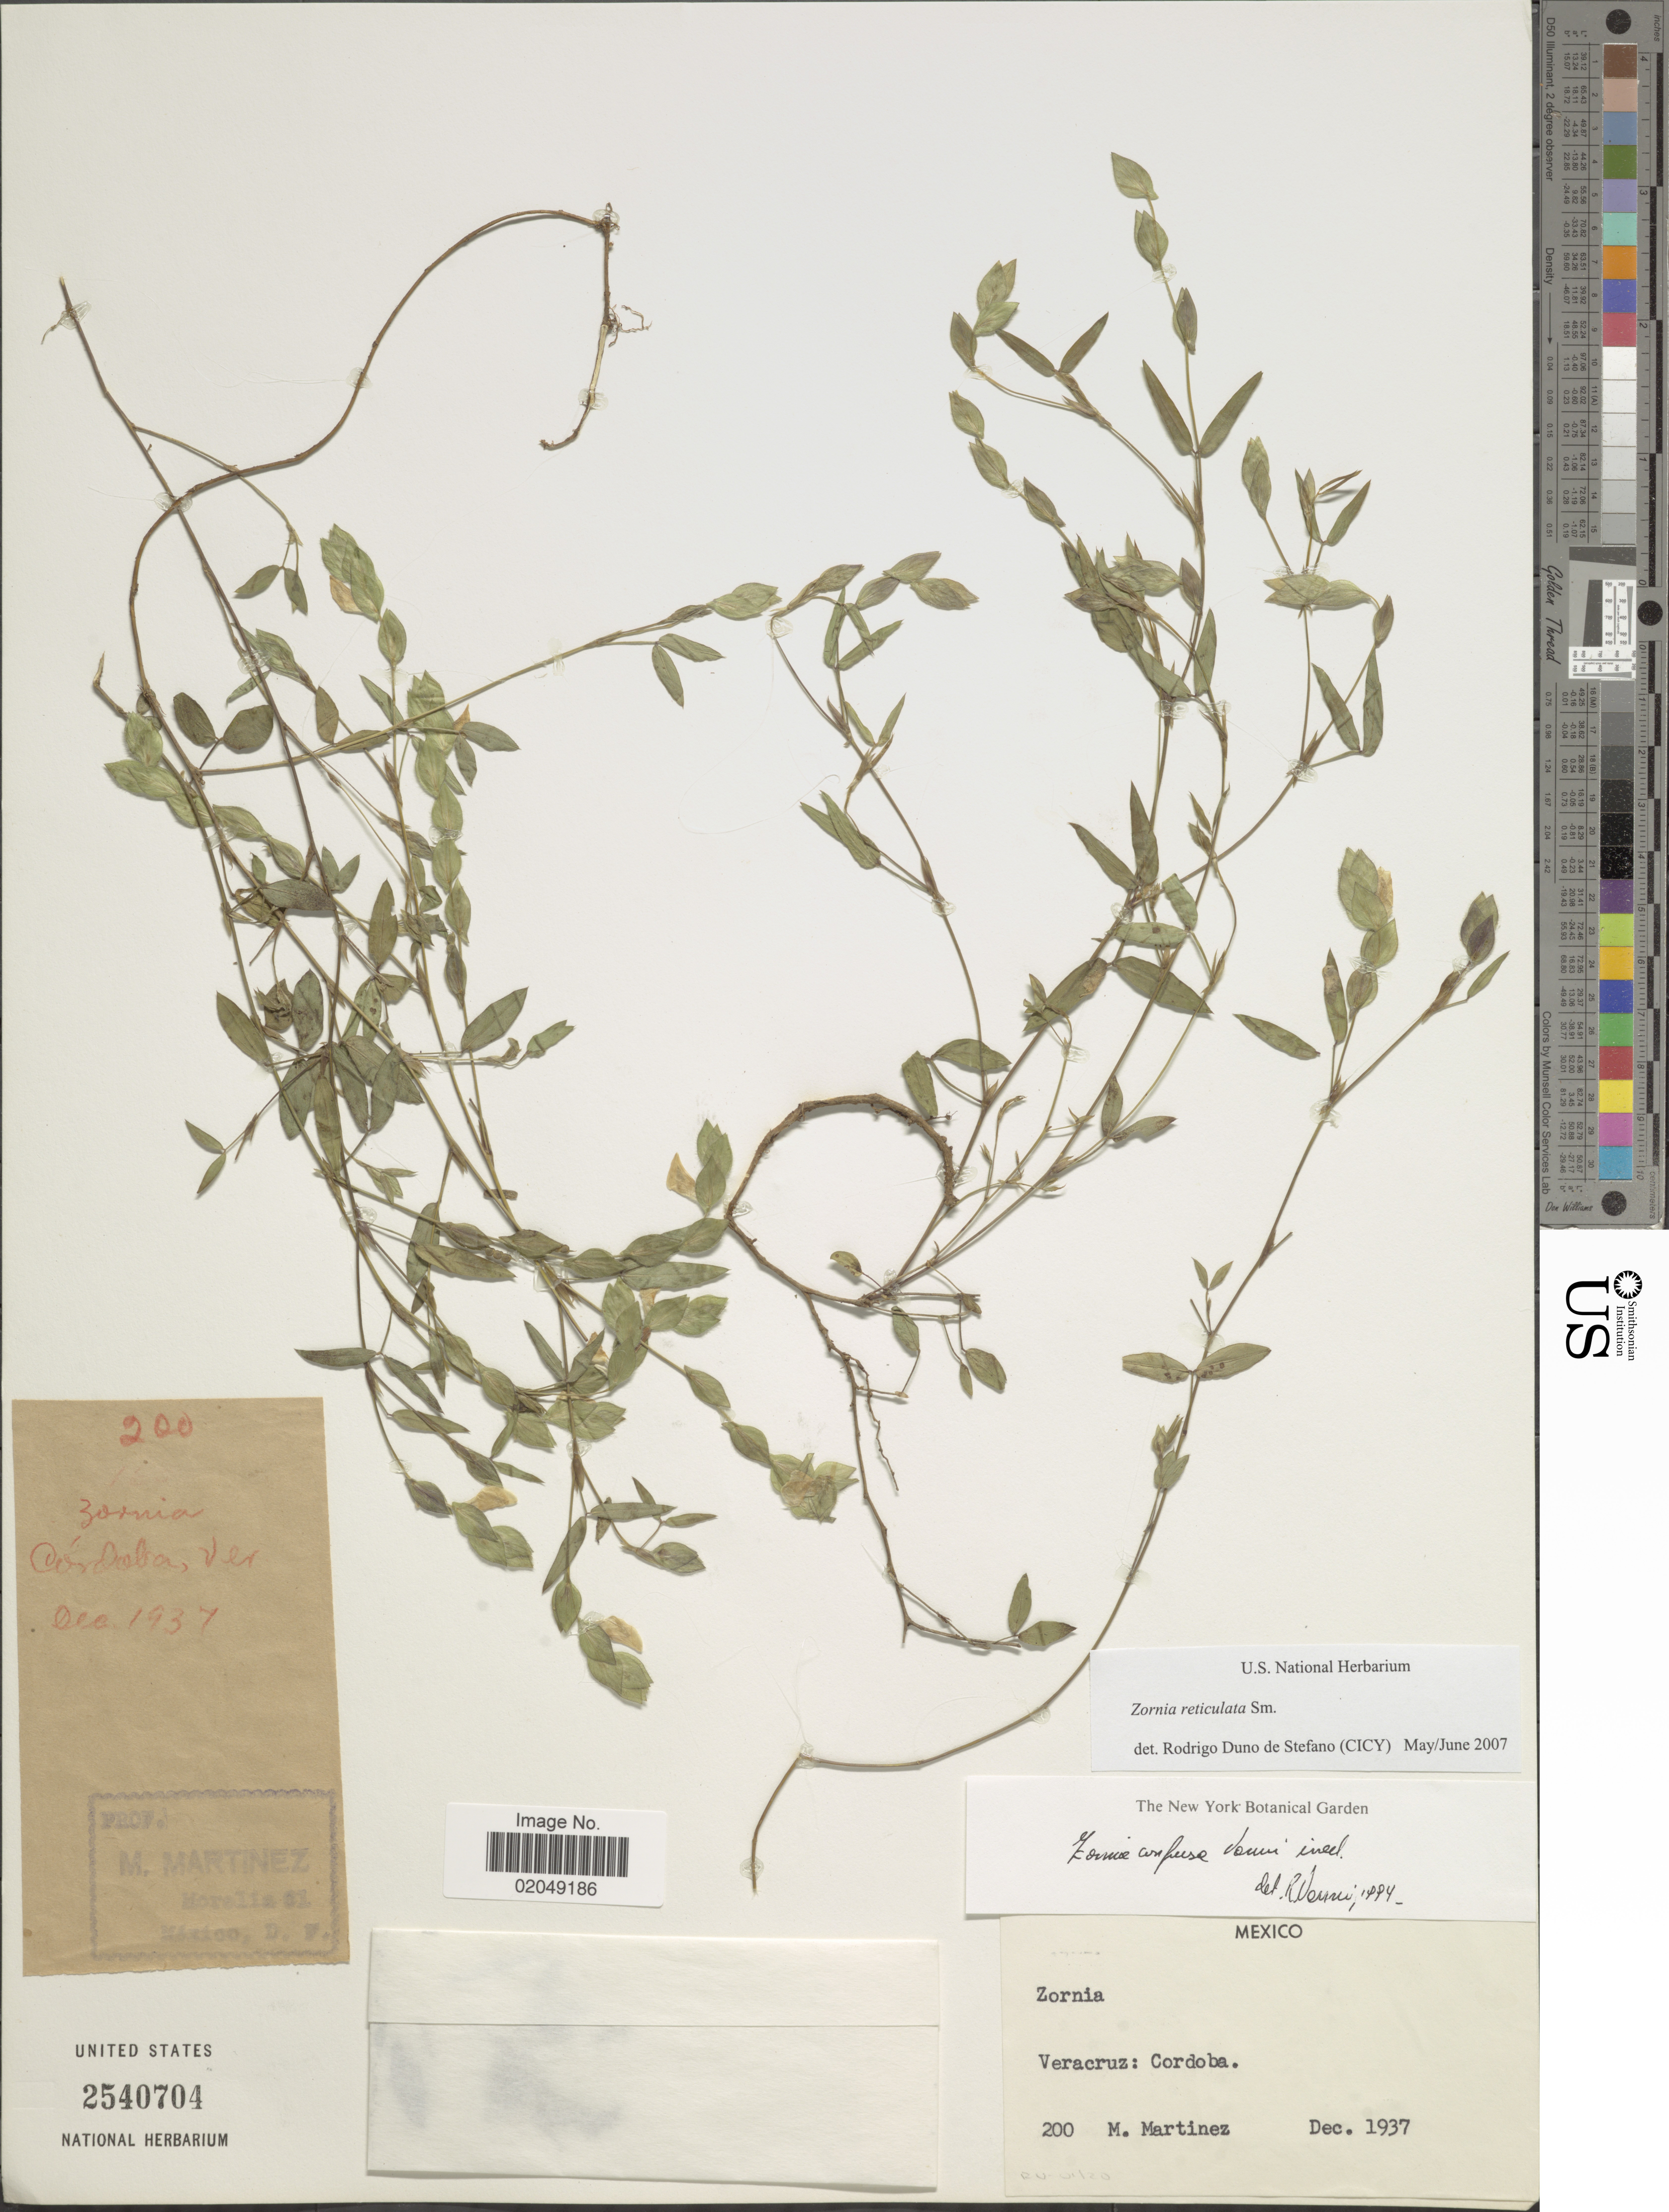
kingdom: Plantae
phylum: Tracheophyta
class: Magnoliopsida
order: Fabales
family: Fabaceae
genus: Zornia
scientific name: Zornia reticulata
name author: Sm.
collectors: M. Martinez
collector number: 200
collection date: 1937-12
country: Mexico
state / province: Veracruz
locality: Cordoba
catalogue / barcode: US 2540704